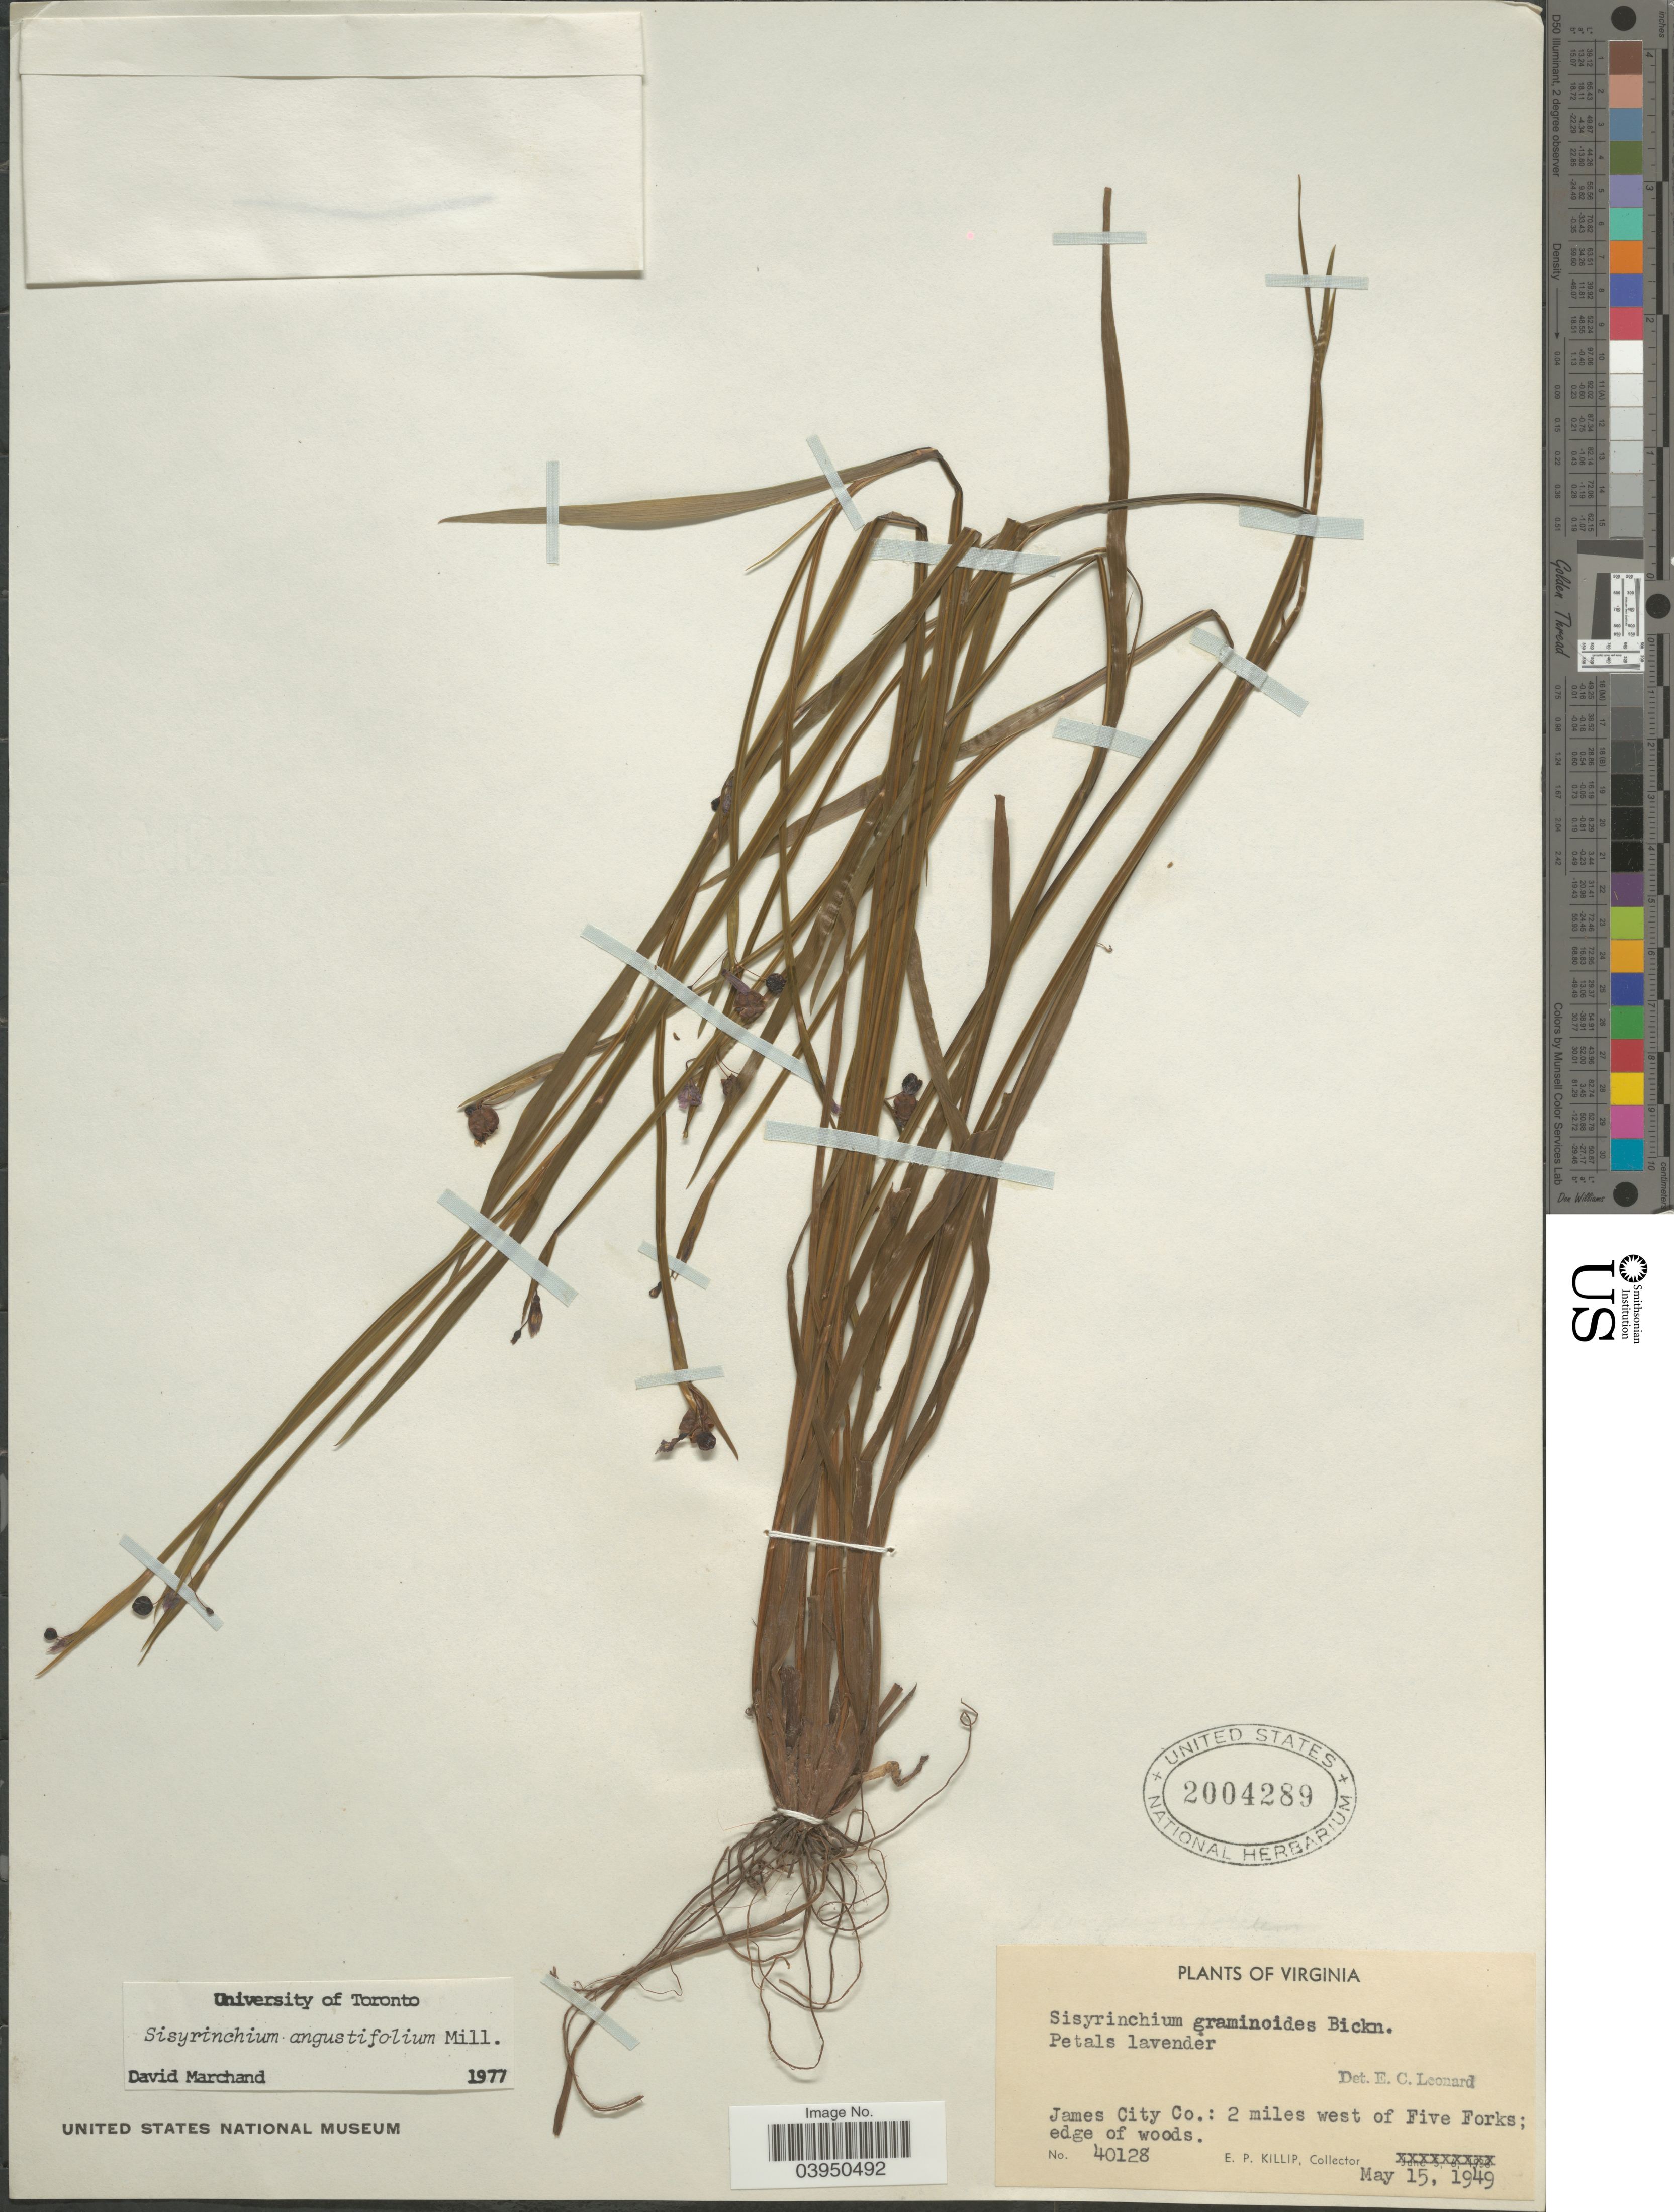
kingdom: Plantae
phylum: Tracheophyta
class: Liliopsida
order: Asparagales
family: Iridaceae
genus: Sisyrinchium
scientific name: Sisyrinchium angustifolium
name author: Mill.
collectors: E. P. Killip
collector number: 40218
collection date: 1949-05-15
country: United States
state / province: Virginia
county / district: James City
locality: James City Co.: 2 miles west of Five Forks; edge of woods.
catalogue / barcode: US 2004289